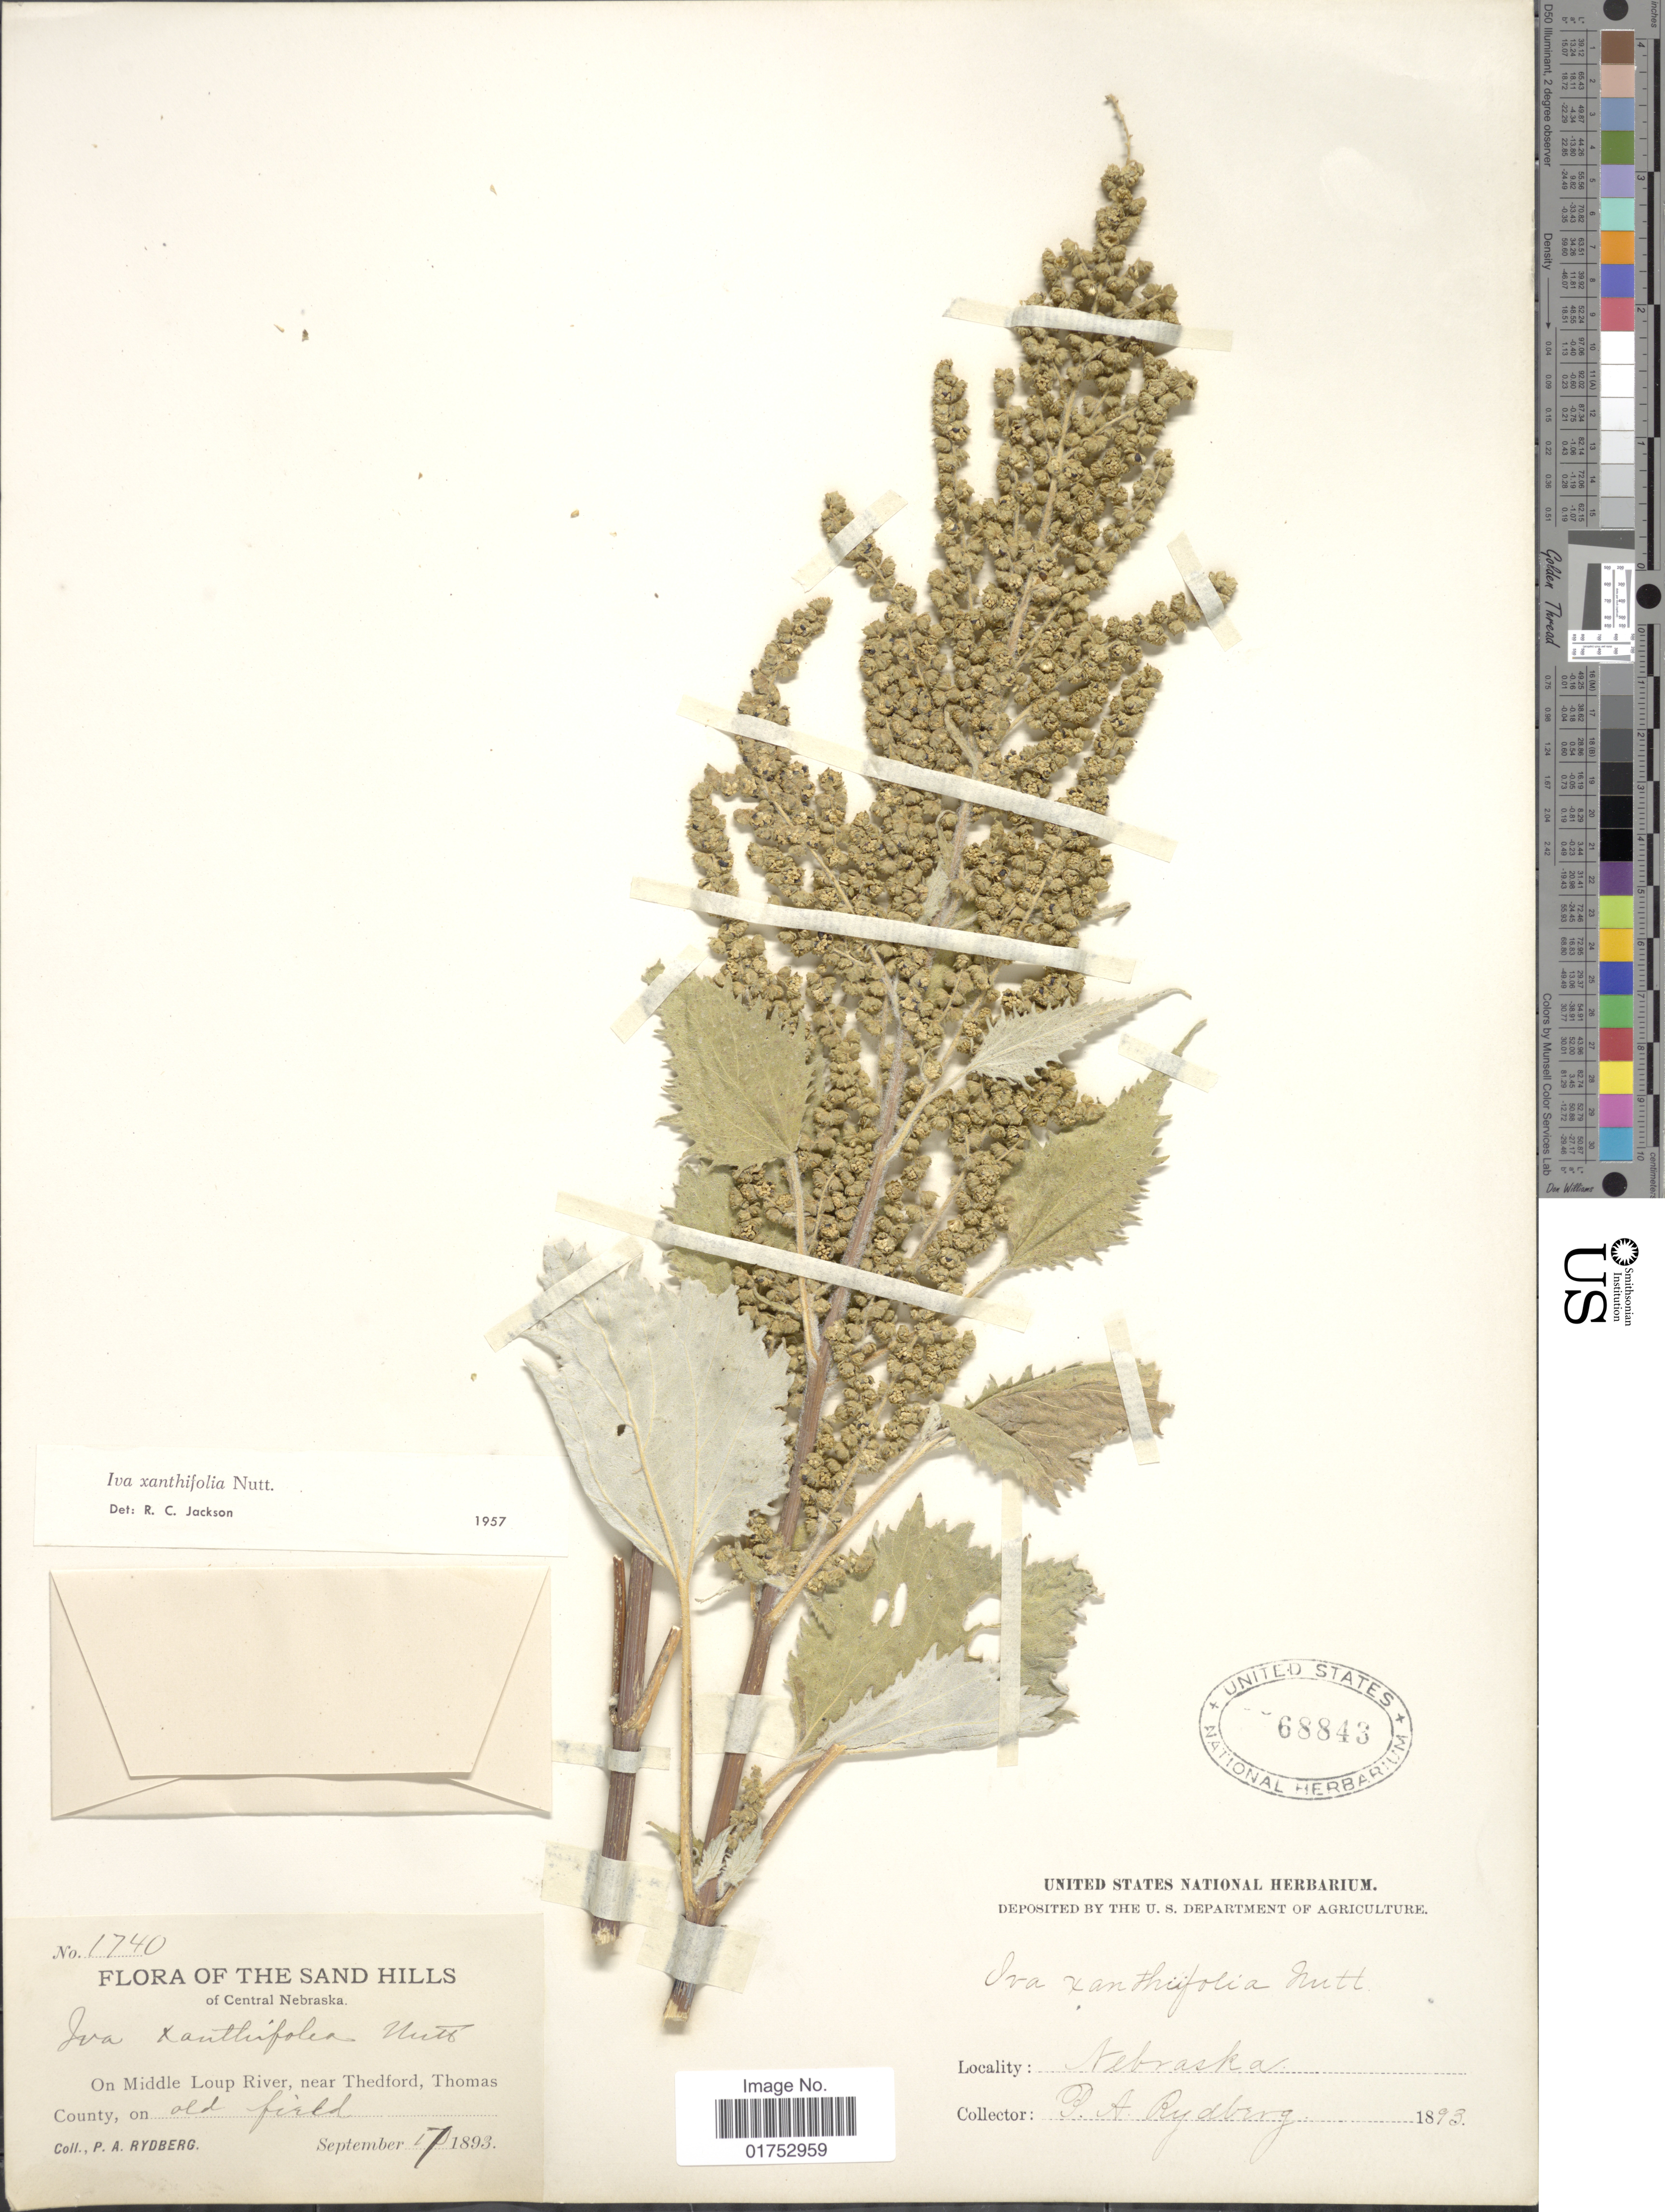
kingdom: Plantae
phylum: Tracheophyta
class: Magnoliopsida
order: Asterales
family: Asteraceae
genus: Iva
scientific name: Iva xanthifolia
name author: Nutt.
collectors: P. A. Rydberg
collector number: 1740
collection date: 1893-09-01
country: United States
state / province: Nebraska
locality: The Sand Hills of Central Nebraska, Middle Loup River, near Thedford, Thomas County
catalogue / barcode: US 68843